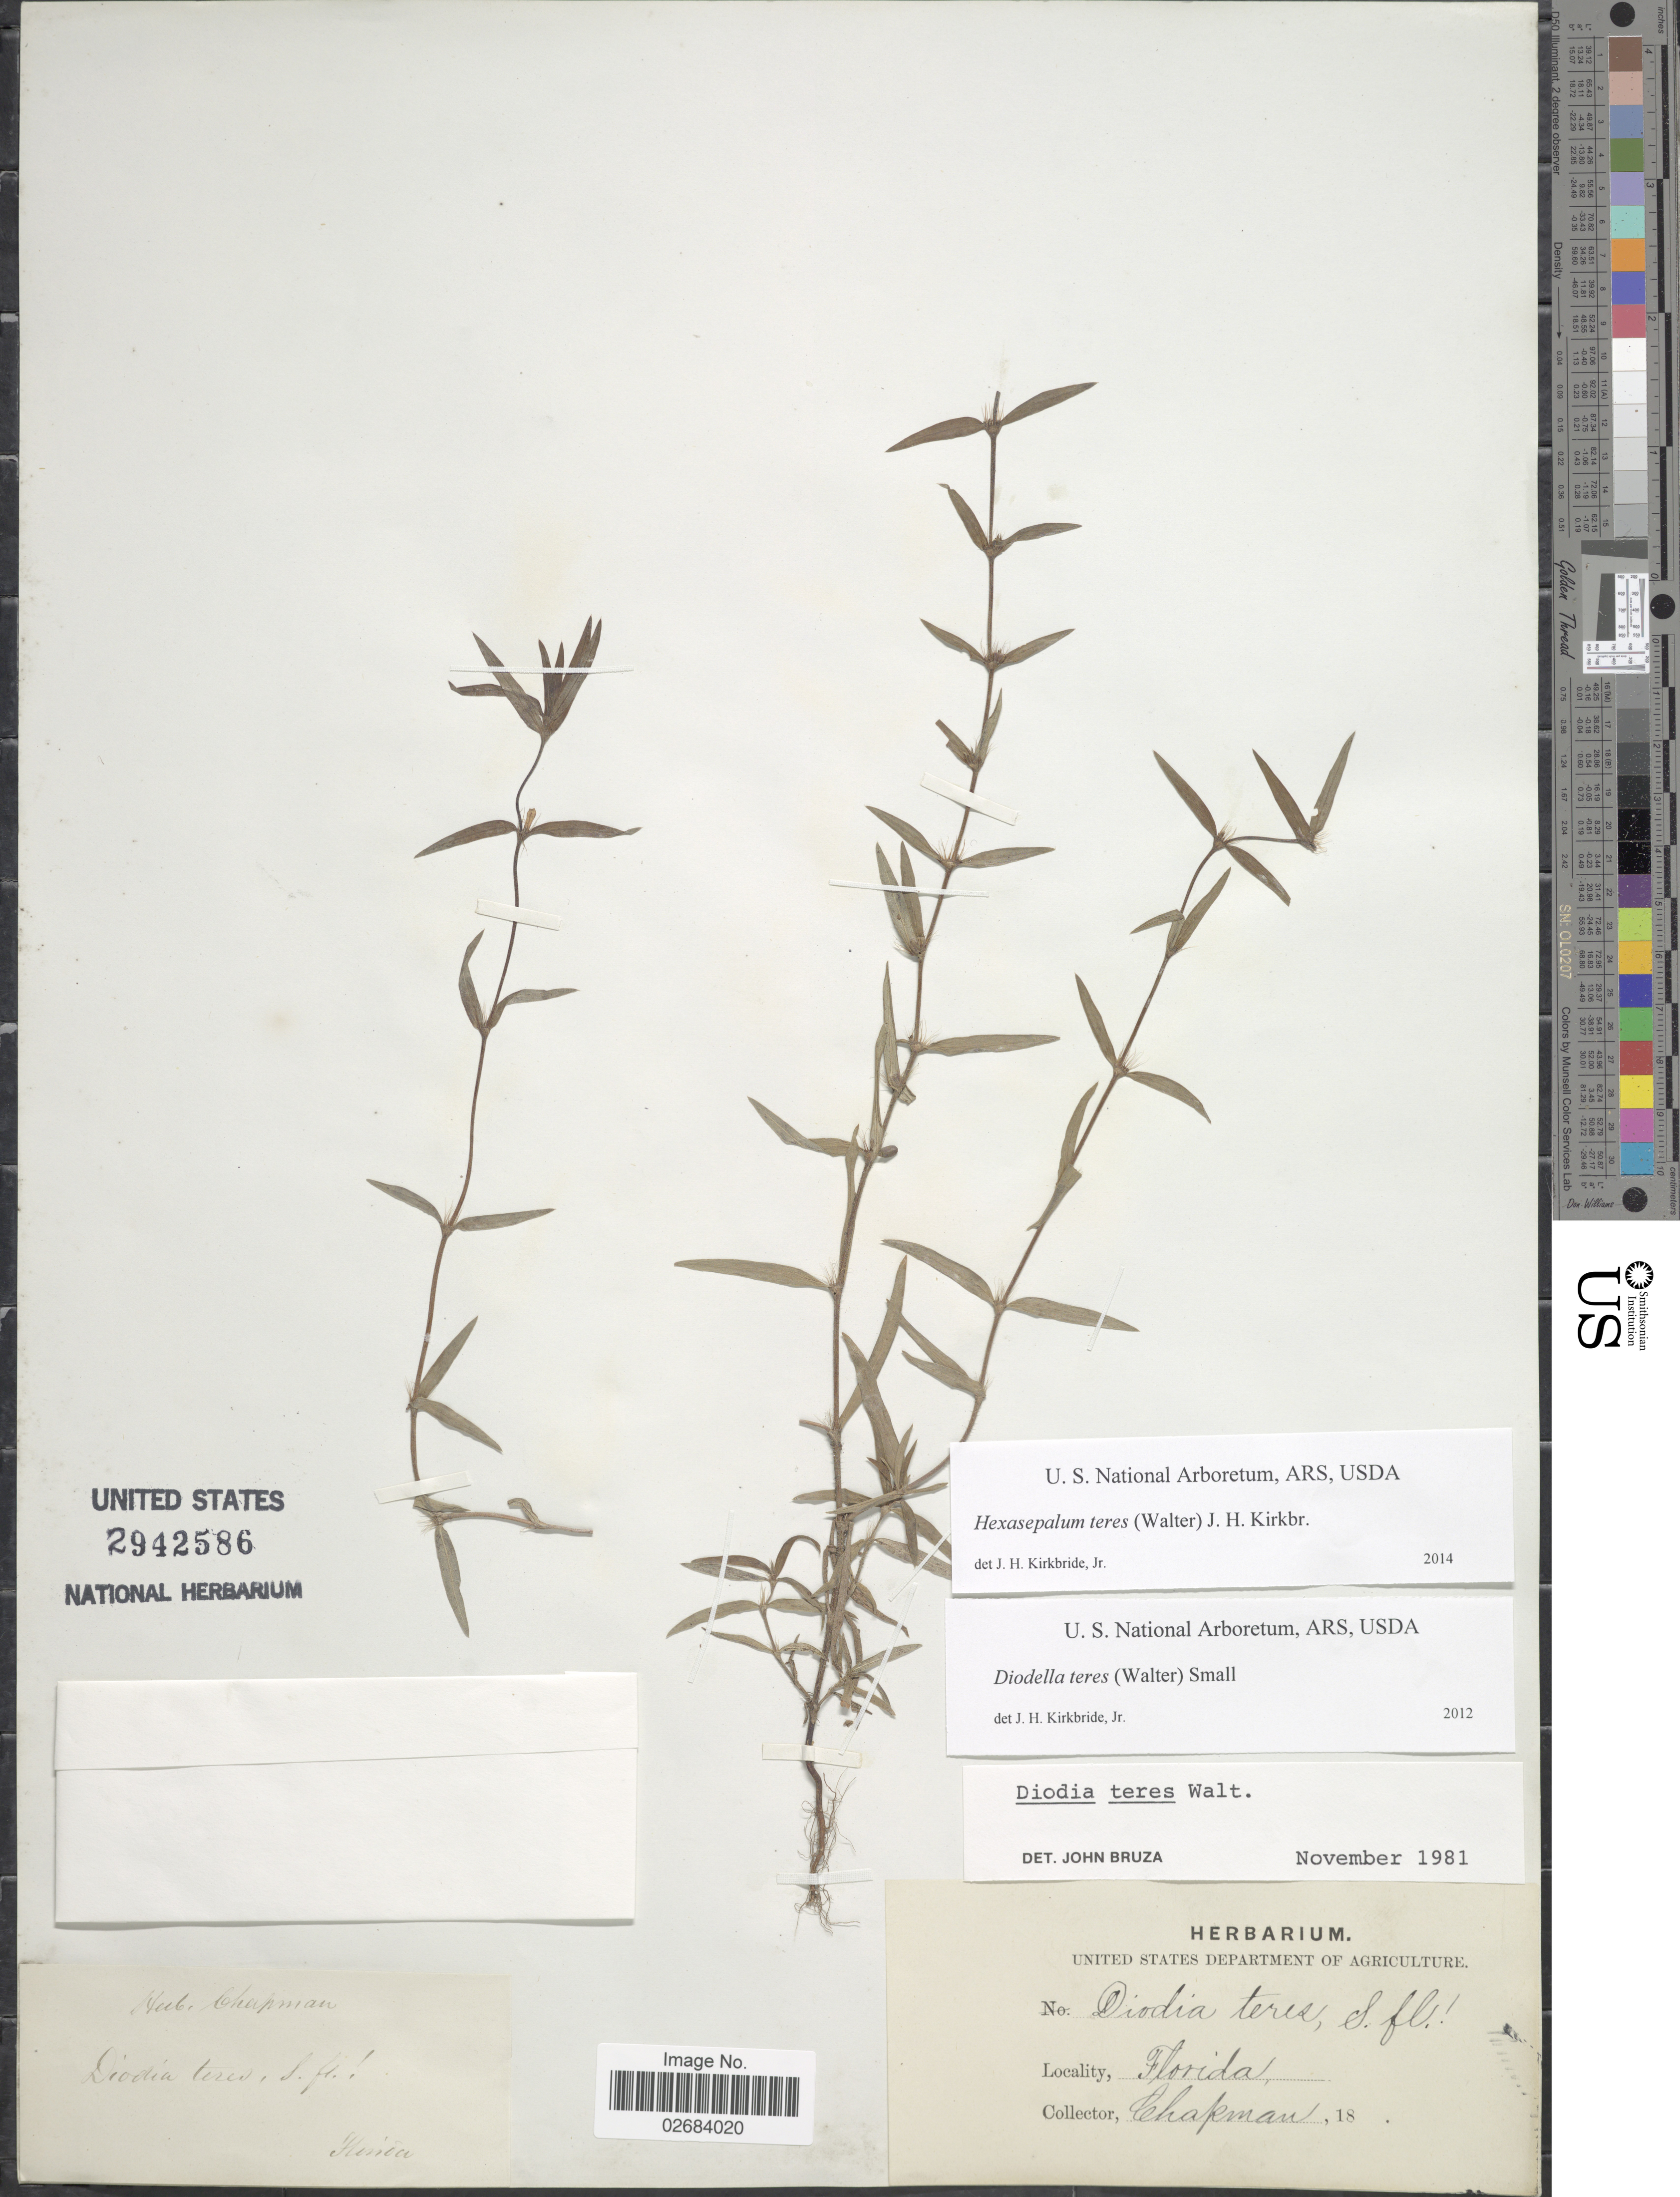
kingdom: Plantae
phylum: Tracheophyta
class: Magnoliopsida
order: Gentianales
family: Rubiaceae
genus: Diodia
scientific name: Diodia teres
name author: Walter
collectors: A. Chapman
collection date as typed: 18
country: United States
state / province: Florida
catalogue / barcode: US 2942586